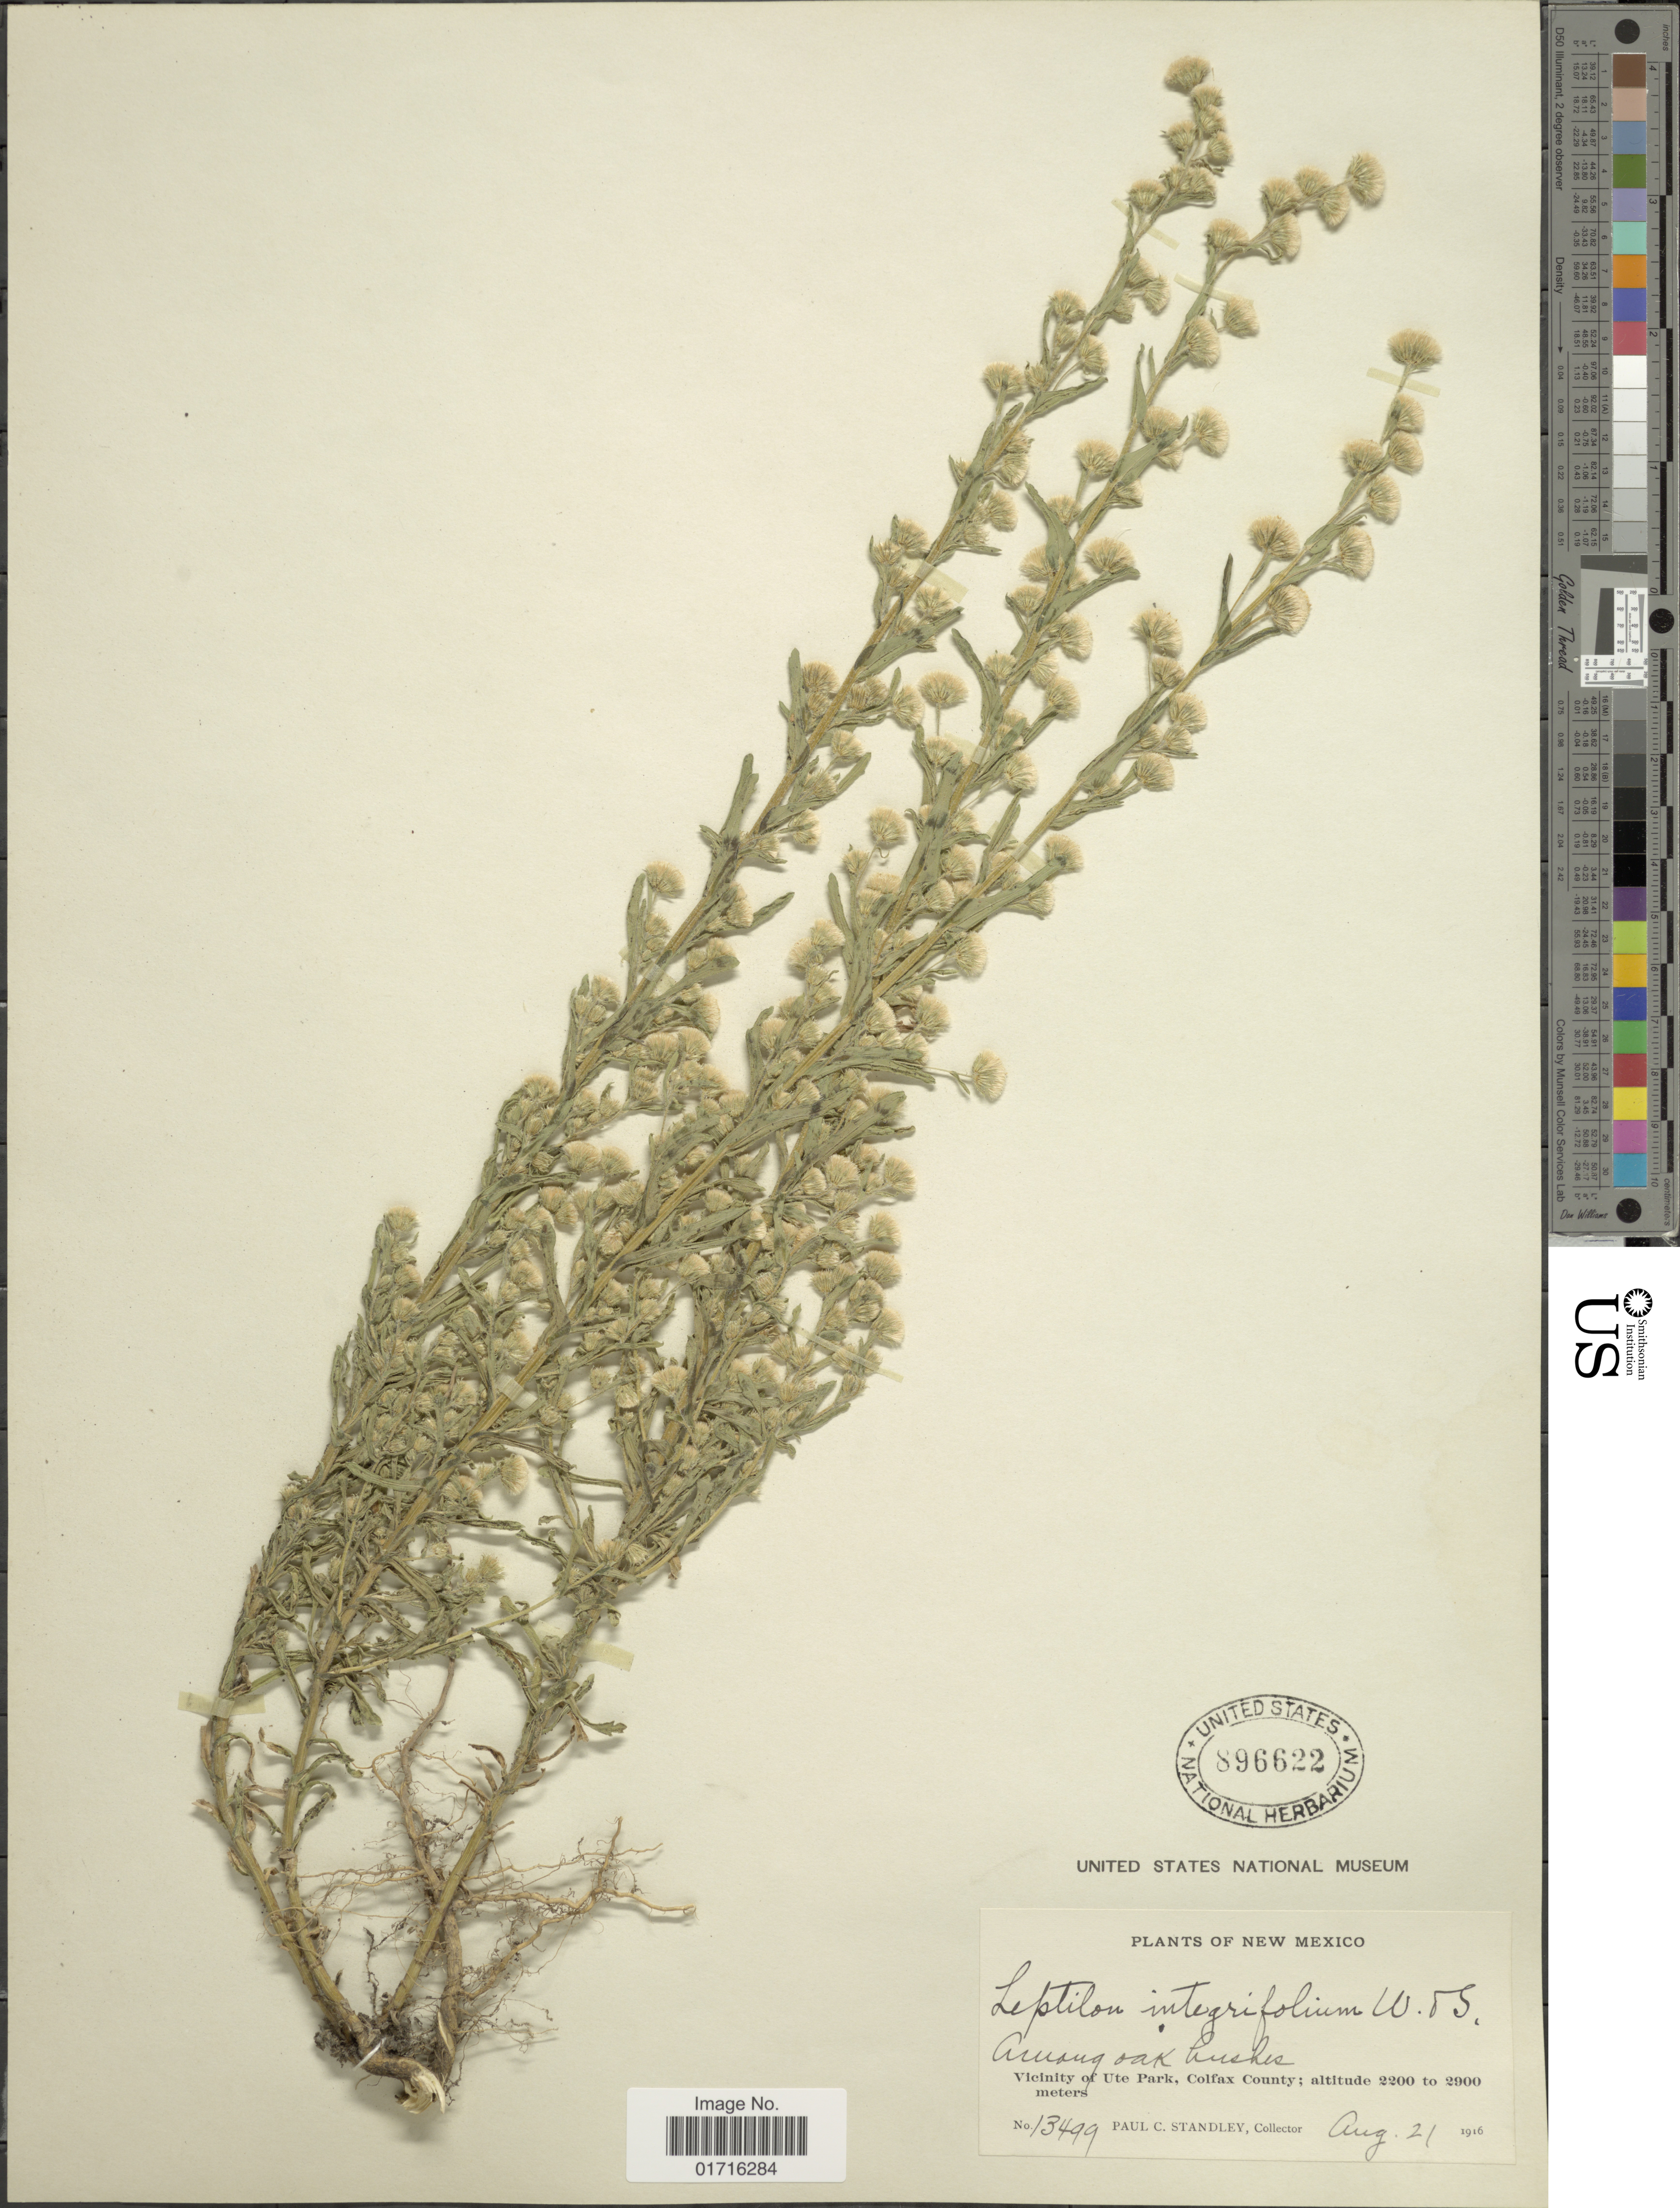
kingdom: Plantae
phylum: Tracheophyta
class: Magnoliopsida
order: Asterales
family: Asteraceae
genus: Laennecia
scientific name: Laennecia coulteri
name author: (A. Gray) G.L. Nesom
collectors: P. C. Standley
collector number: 13499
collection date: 1916-08-21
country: United States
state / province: New Mexico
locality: Vicinity of Ute Park, Colfax County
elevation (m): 2200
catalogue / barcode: US 896622